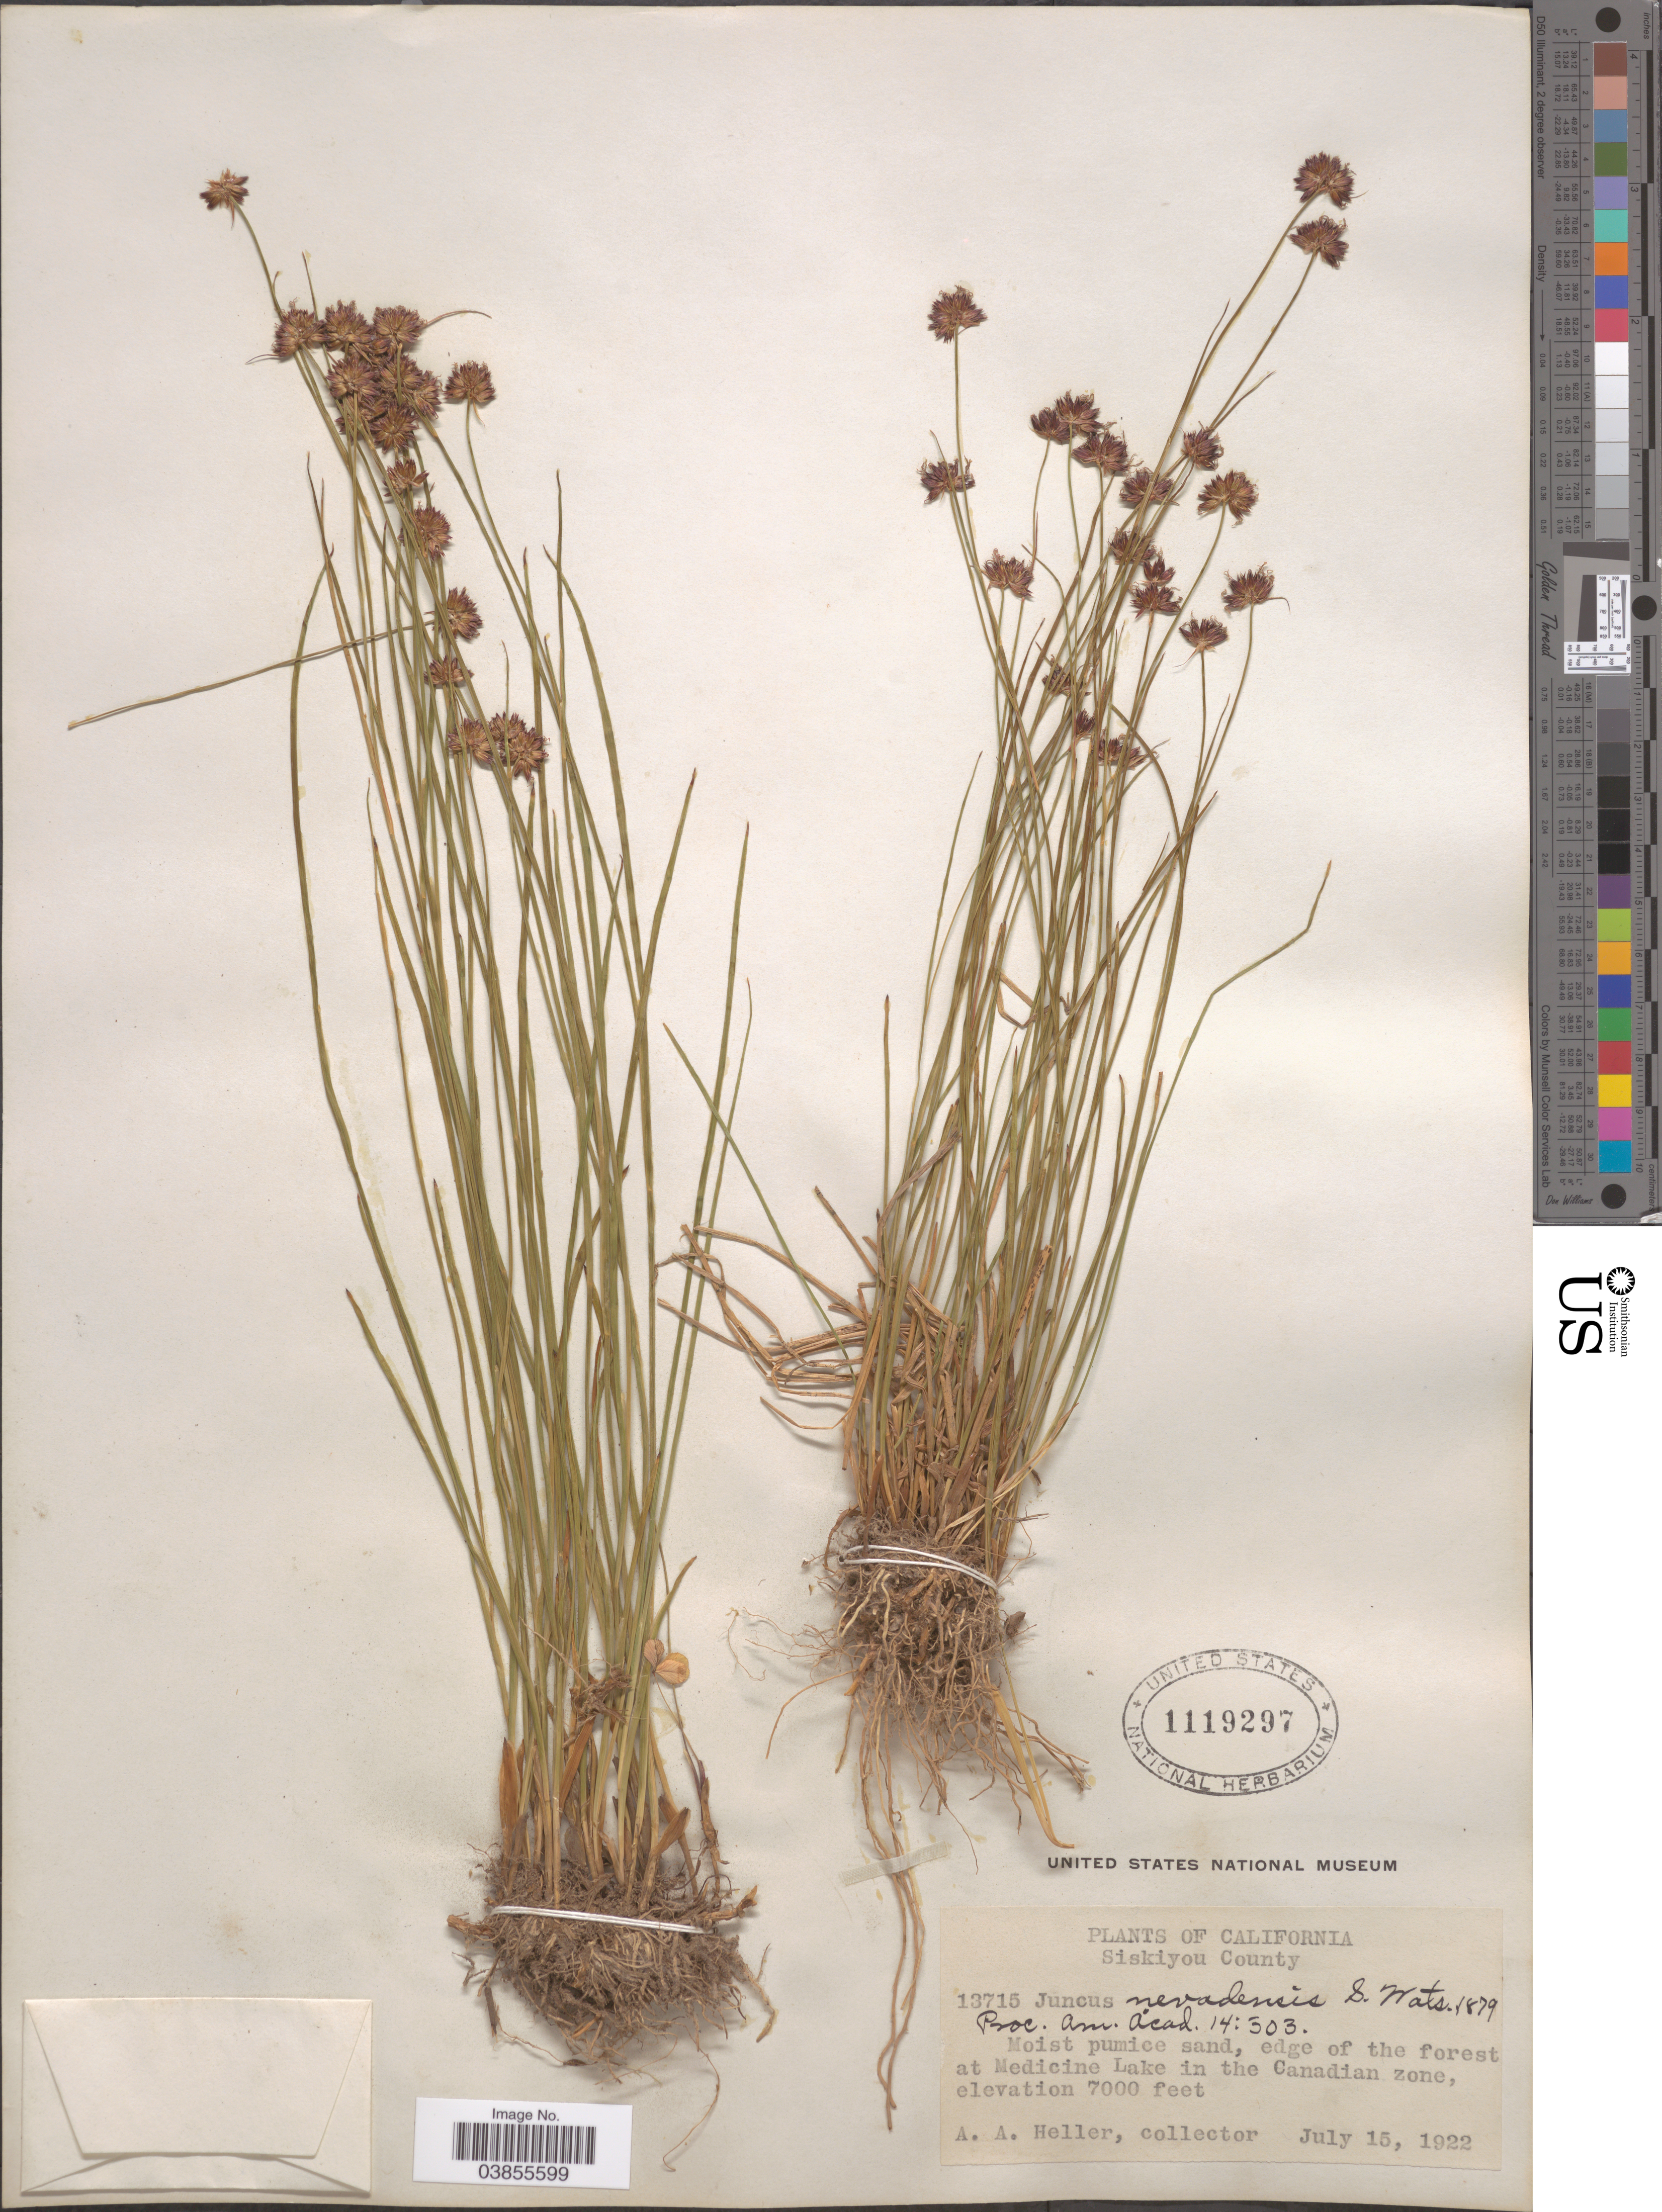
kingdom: Plantae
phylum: Tracheophyta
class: Liliopsida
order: Poales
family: Juncaceae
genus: Juncus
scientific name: Juncus nevadensis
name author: S. Watson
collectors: A. A. Heller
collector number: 13715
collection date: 1922-07-15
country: United States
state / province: California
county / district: Siskiyou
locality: Siskiyou County. Moist pumice sand, edge of the forest at Medicine Lake in the Canadian zone.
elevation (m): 2134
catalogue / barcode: US 1119297